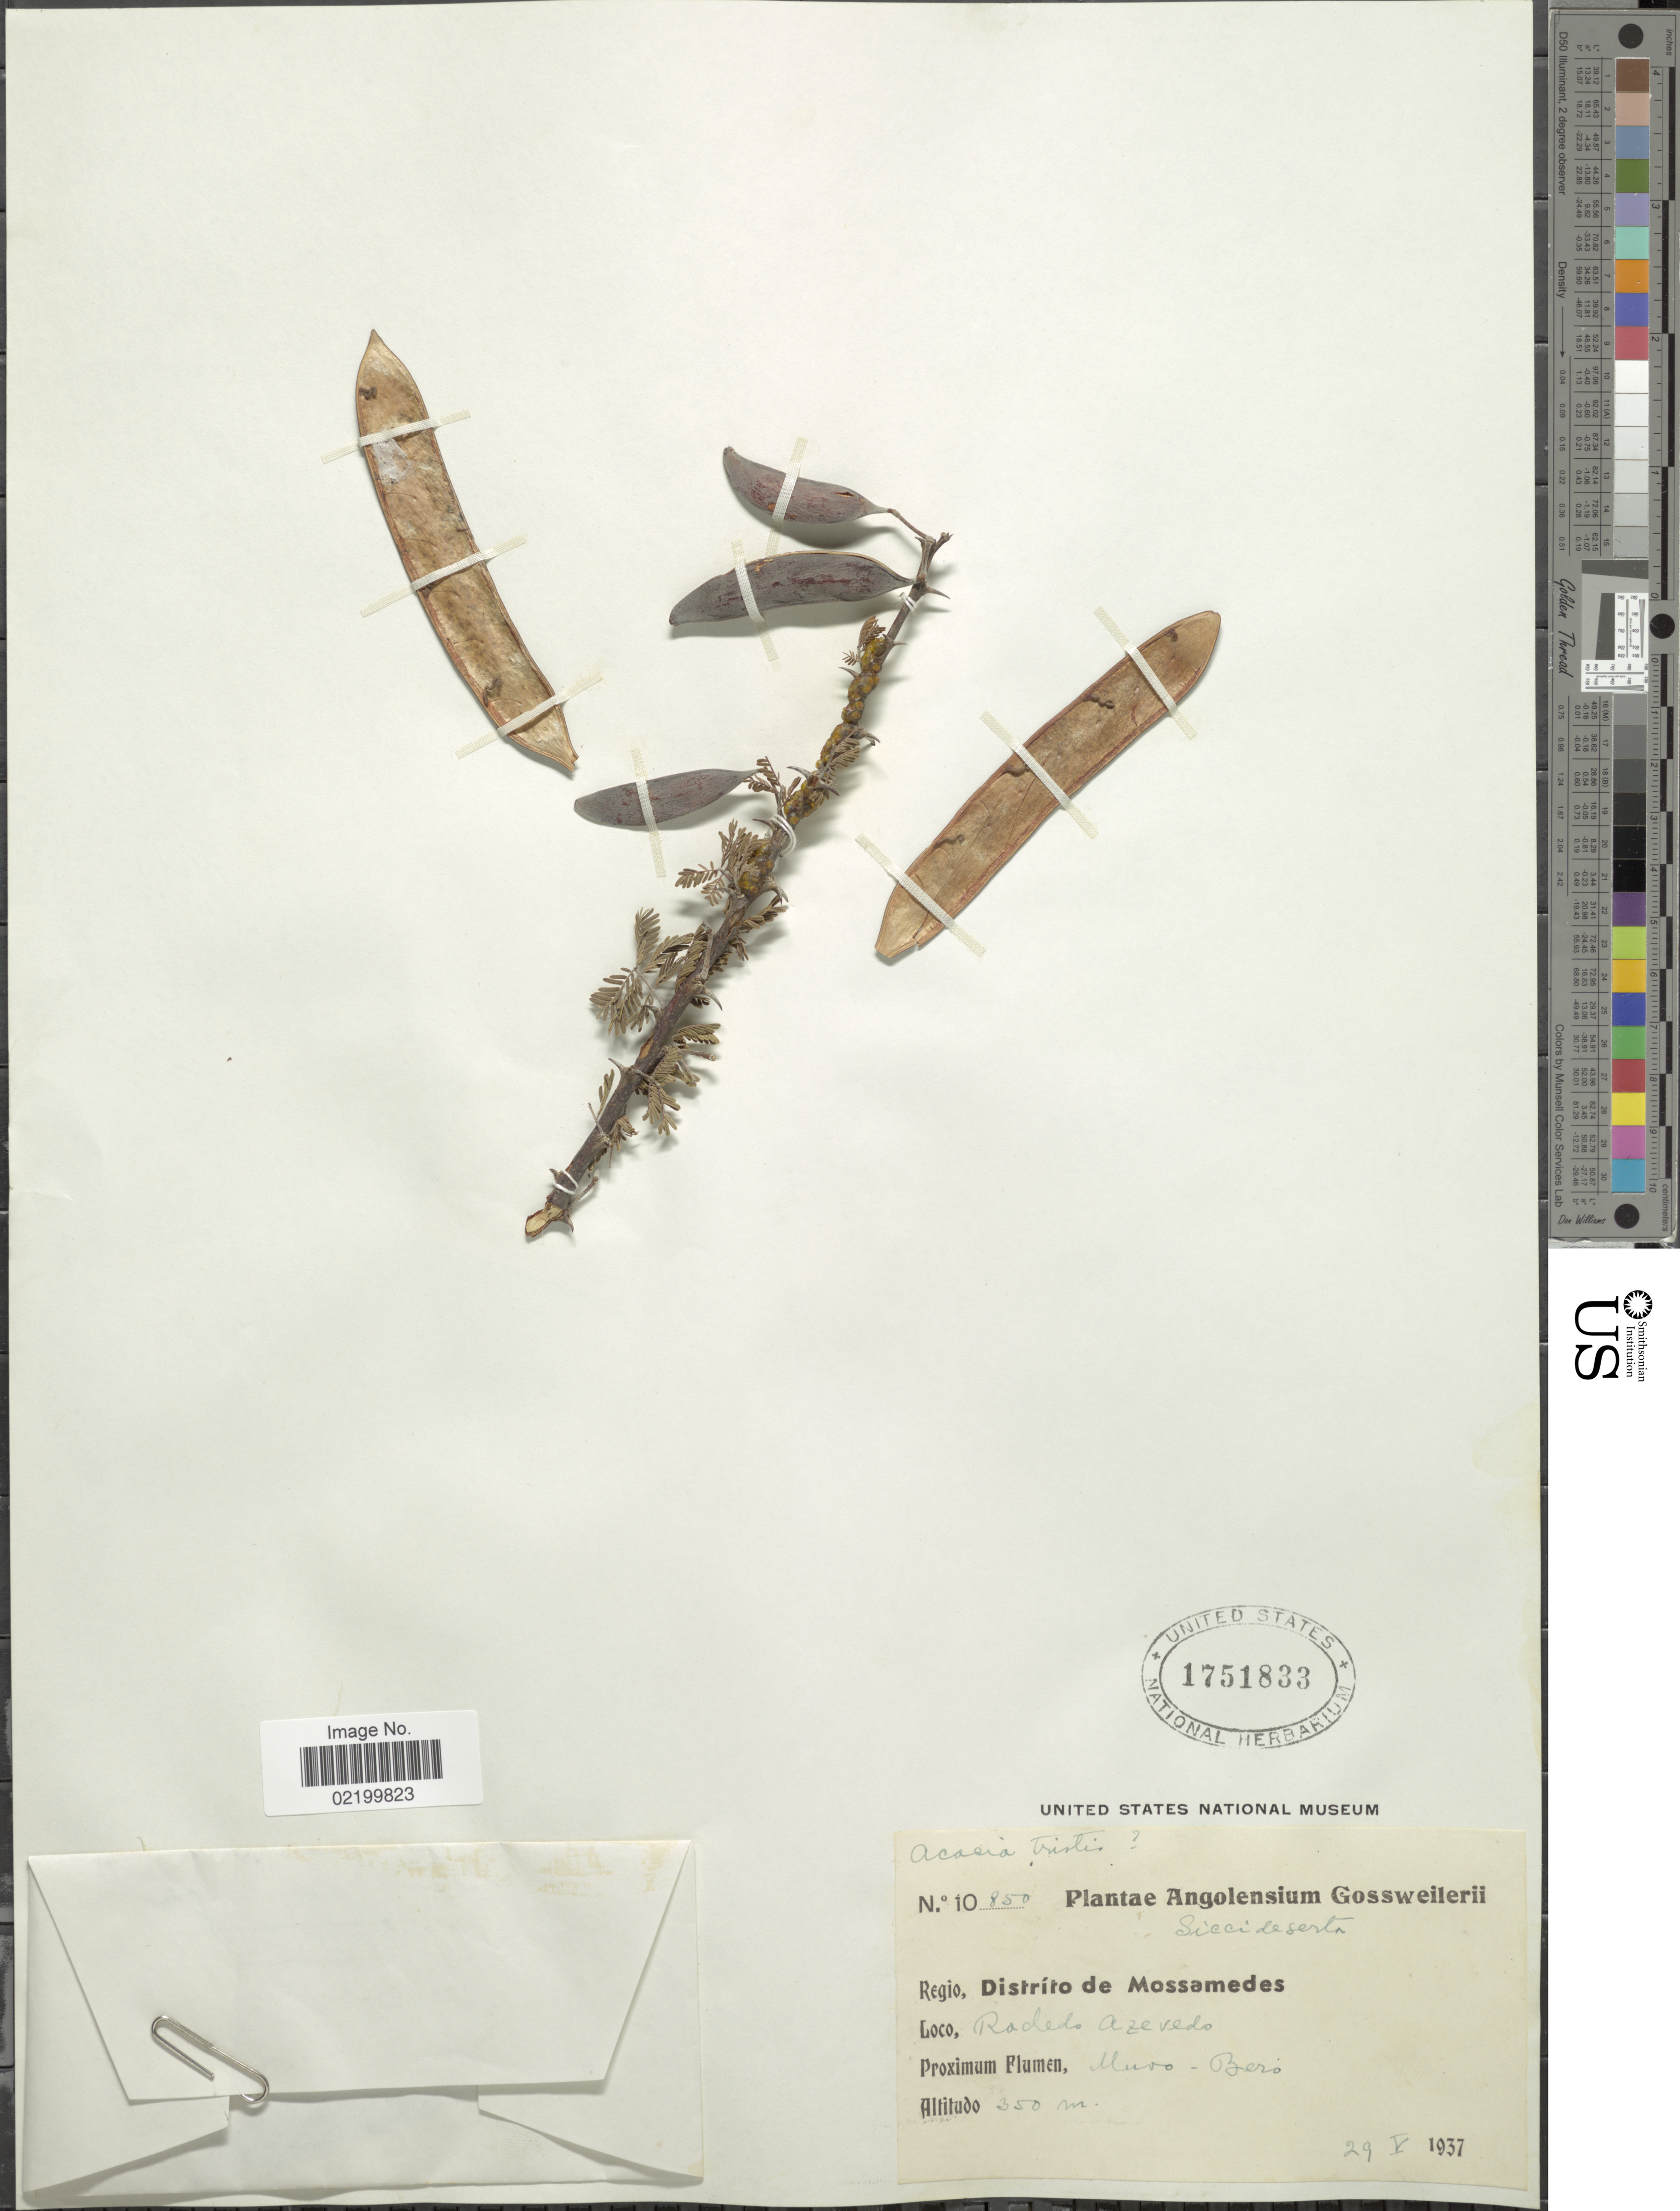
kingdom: Plantae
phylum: Tracheophyta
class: Magnoliopsida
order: Fabales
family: Fabaceae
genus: Vachellia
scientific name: Vachellia sp.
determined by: Strong, M. T., (US), Smithsonian Institution - National Museum of Natural History (UNITED STATES)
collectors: -. Gossweiler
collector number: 10850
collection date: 1937-05-29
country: Angola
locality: Angolensium. Regio, Distrito de Mossamedes. Loco, Rochedo Azevedo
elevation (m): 350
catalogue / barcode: US 1751833